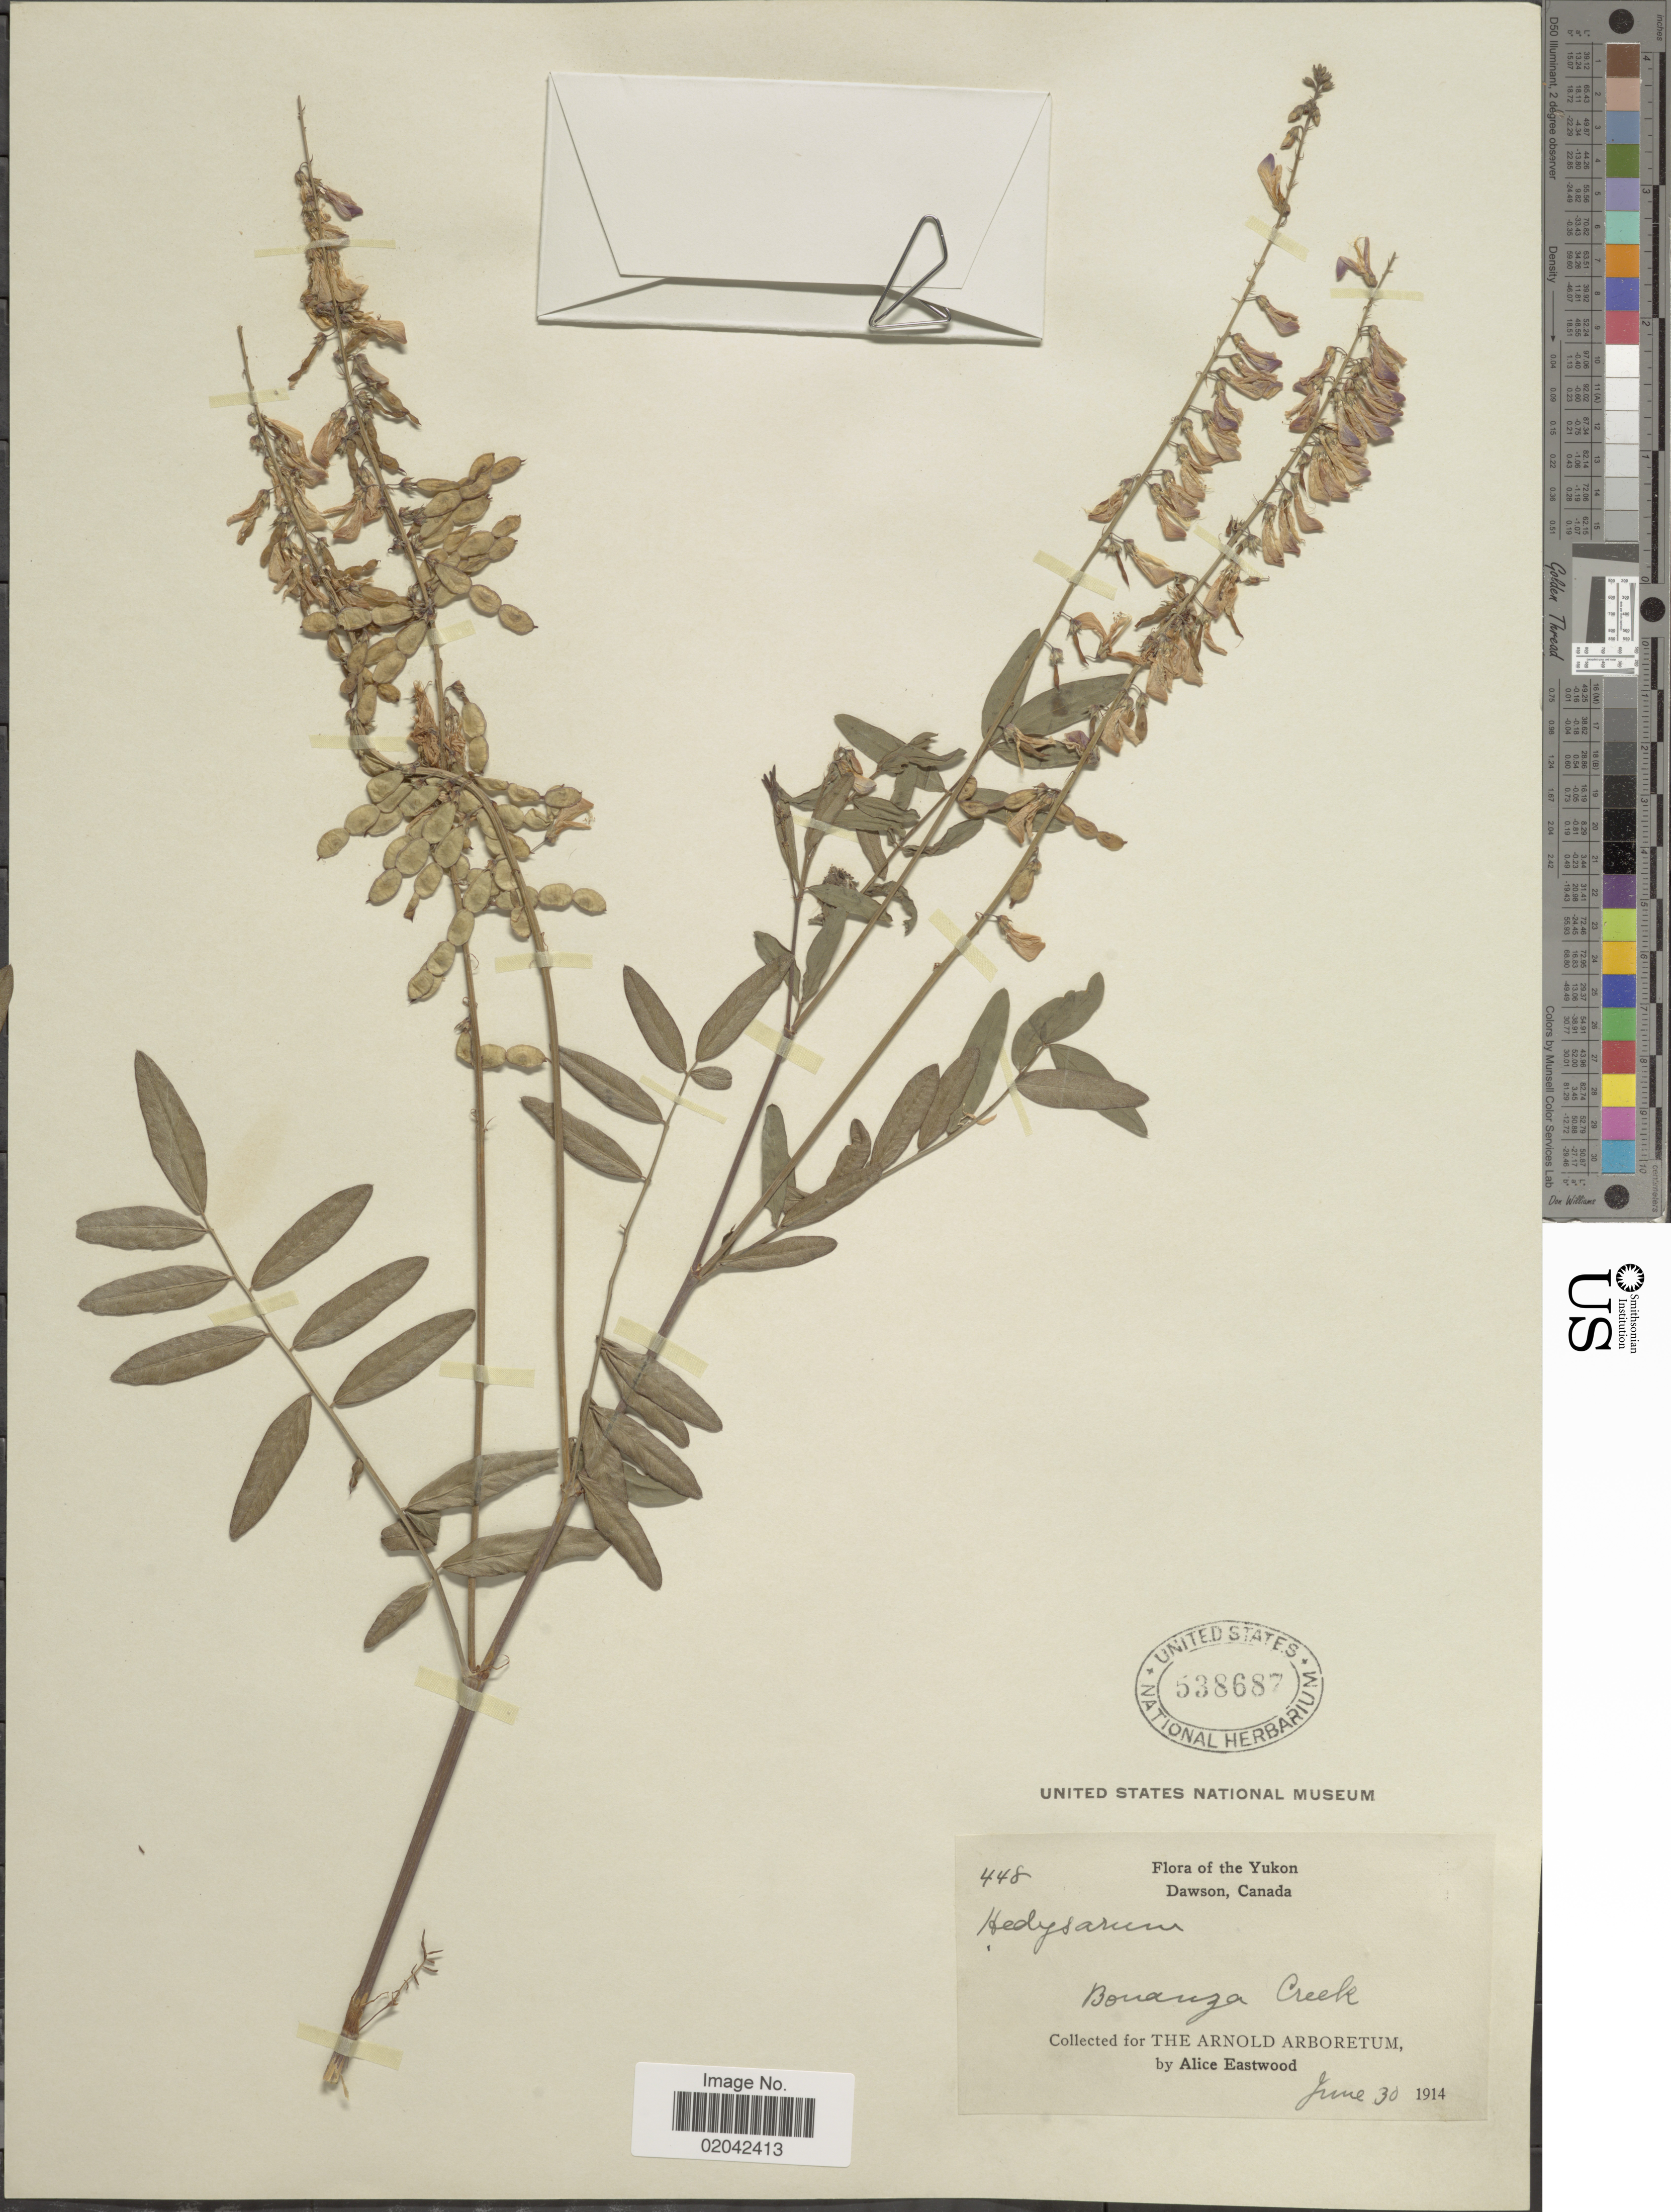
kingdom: Plantae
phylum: Tracheophyta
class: Magnoliopsida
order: Fabales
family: Fabaceae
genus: Hedysarum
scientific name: Hedysarum alpinum var. americanum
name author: Michx. ex Pursh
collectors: W. Osgood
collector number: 448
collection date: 1914-06-30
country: Canada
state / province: Yukon Territory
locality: Yukon, Dawson, Bonanza Creek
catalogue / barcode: US 538687